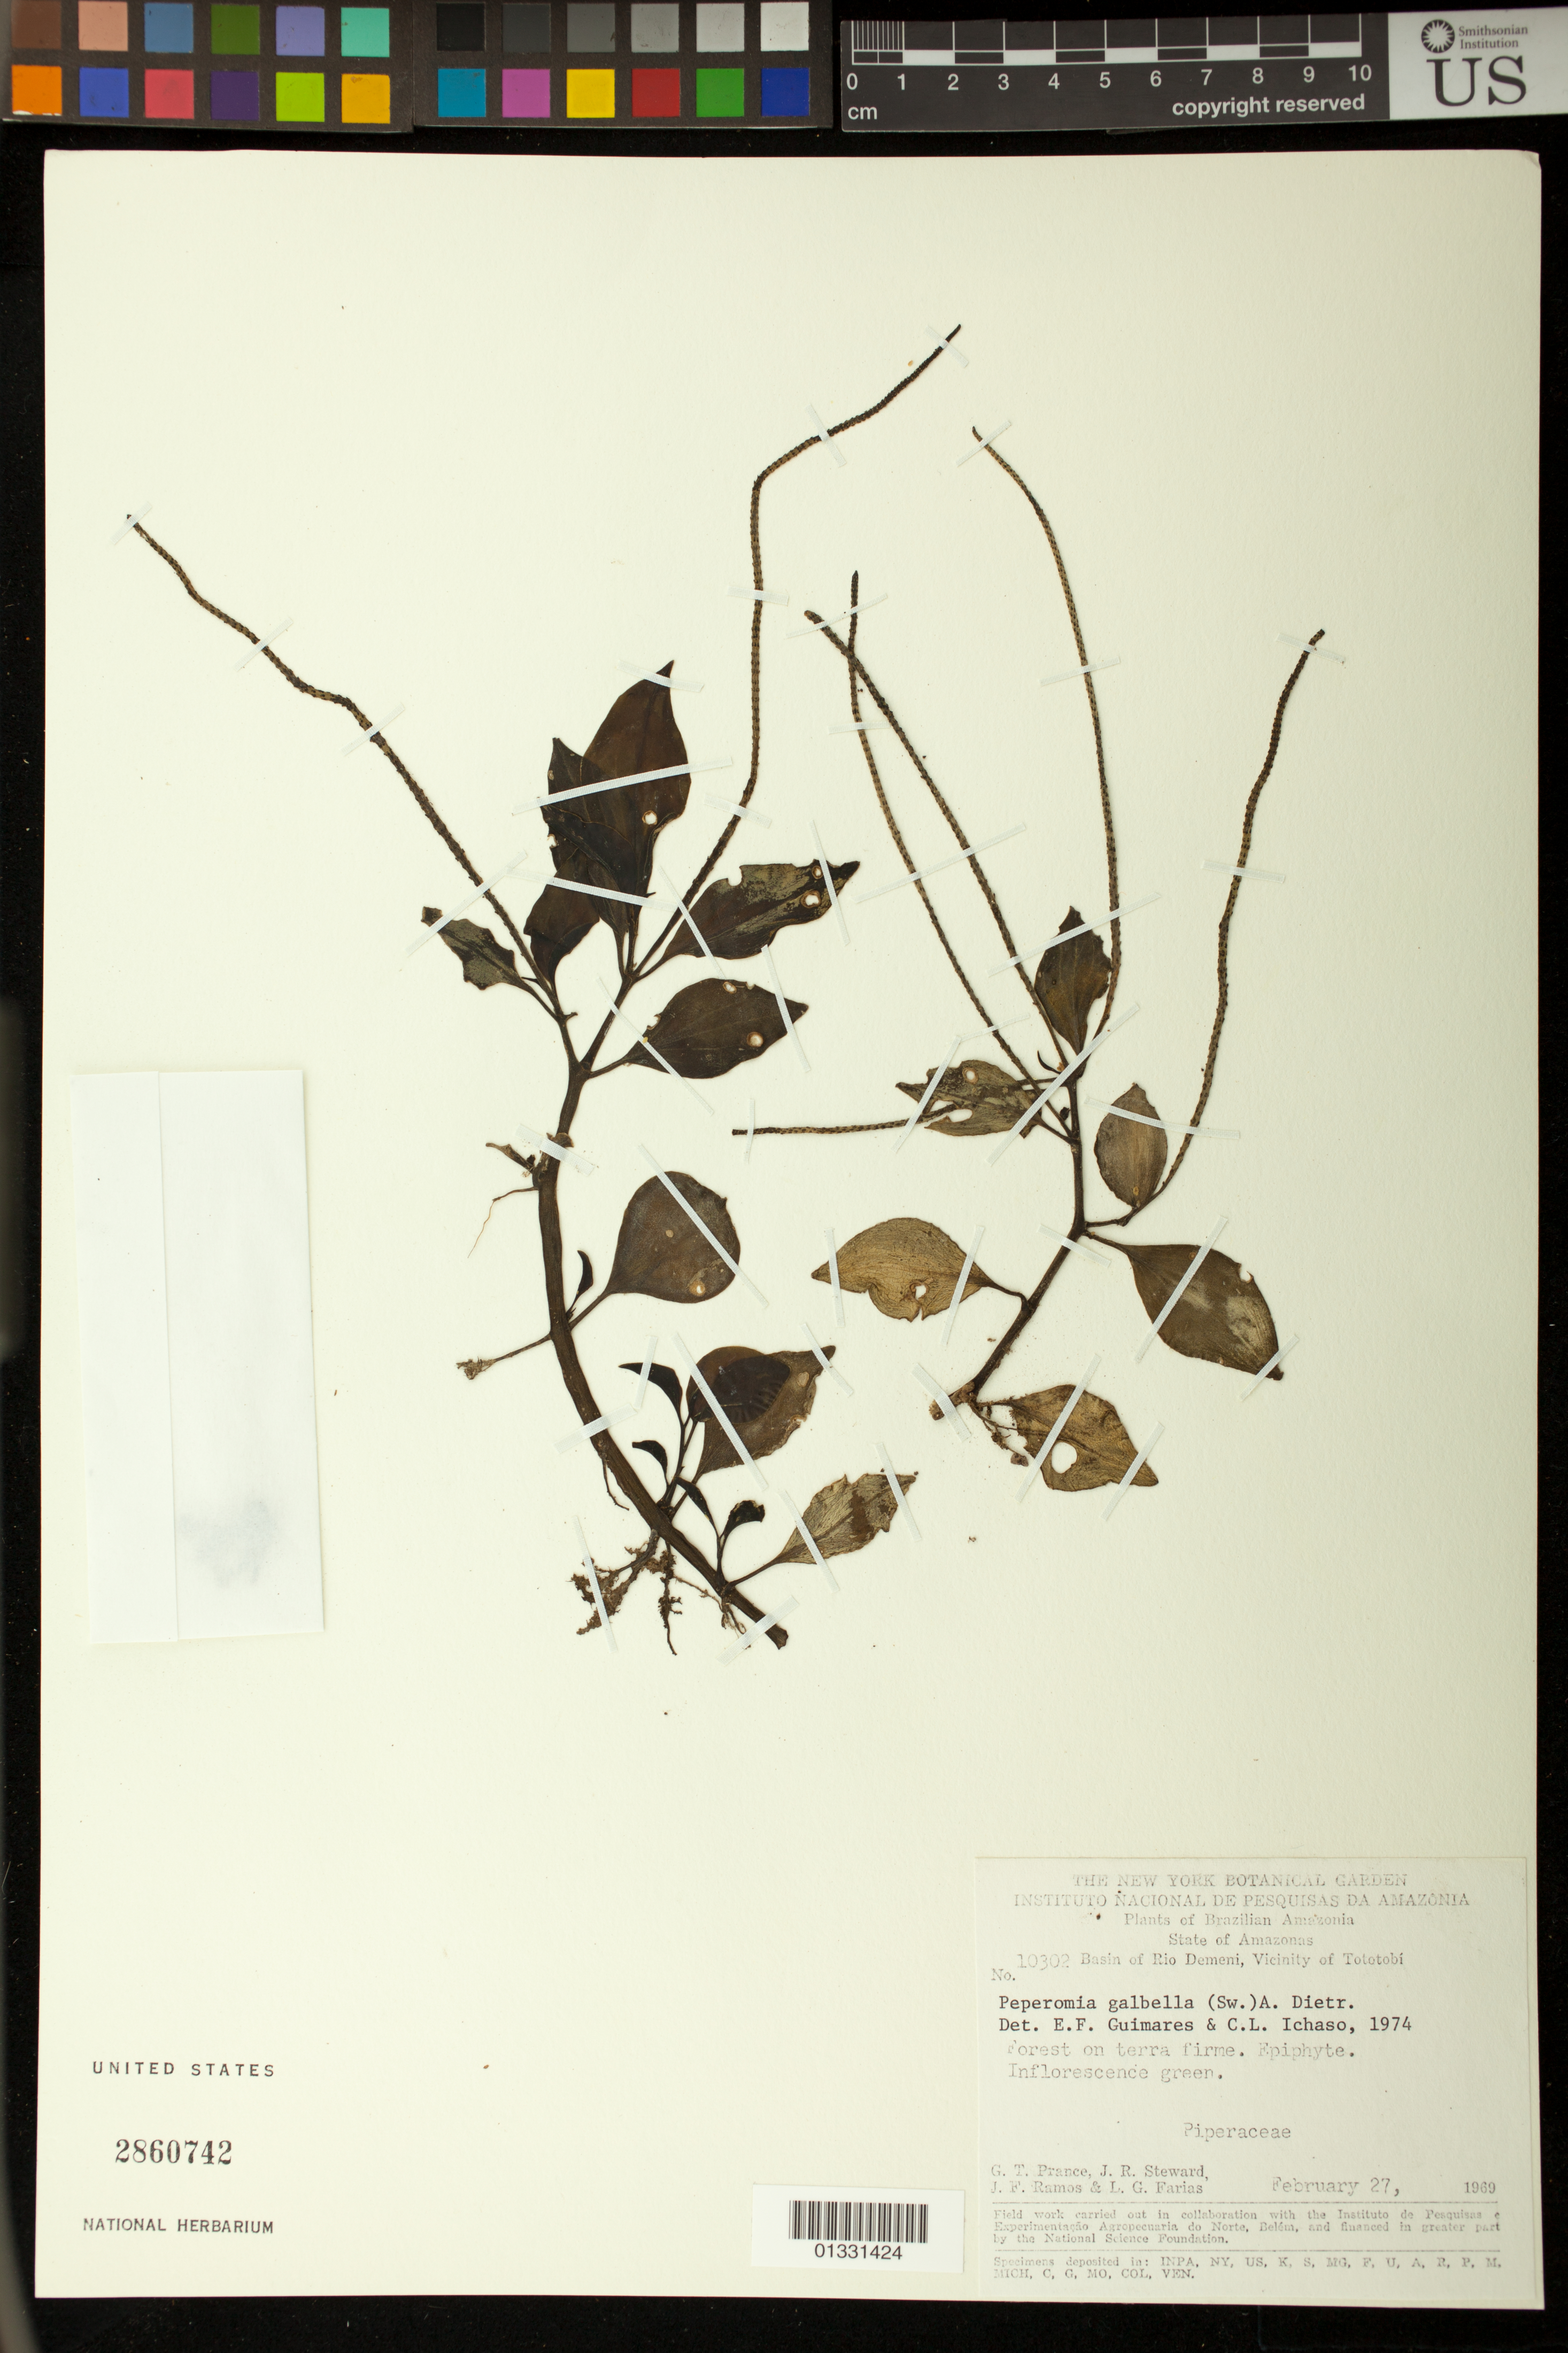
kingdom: Plantae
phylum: Tracheophyta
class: Magnoliopsida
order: Piperales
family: Piperaceae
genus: Peperomia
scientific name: Peperomia glabella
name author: (Sw.) A. Dietr.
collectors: G. T. Prance, J. R. Steward, J. F. Ramos & L. G. Farias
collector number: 10302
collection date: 1969-02-27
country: Brazil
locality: Basin of rio Demeni, vicinity of Tototobí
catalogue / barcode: US 2860742